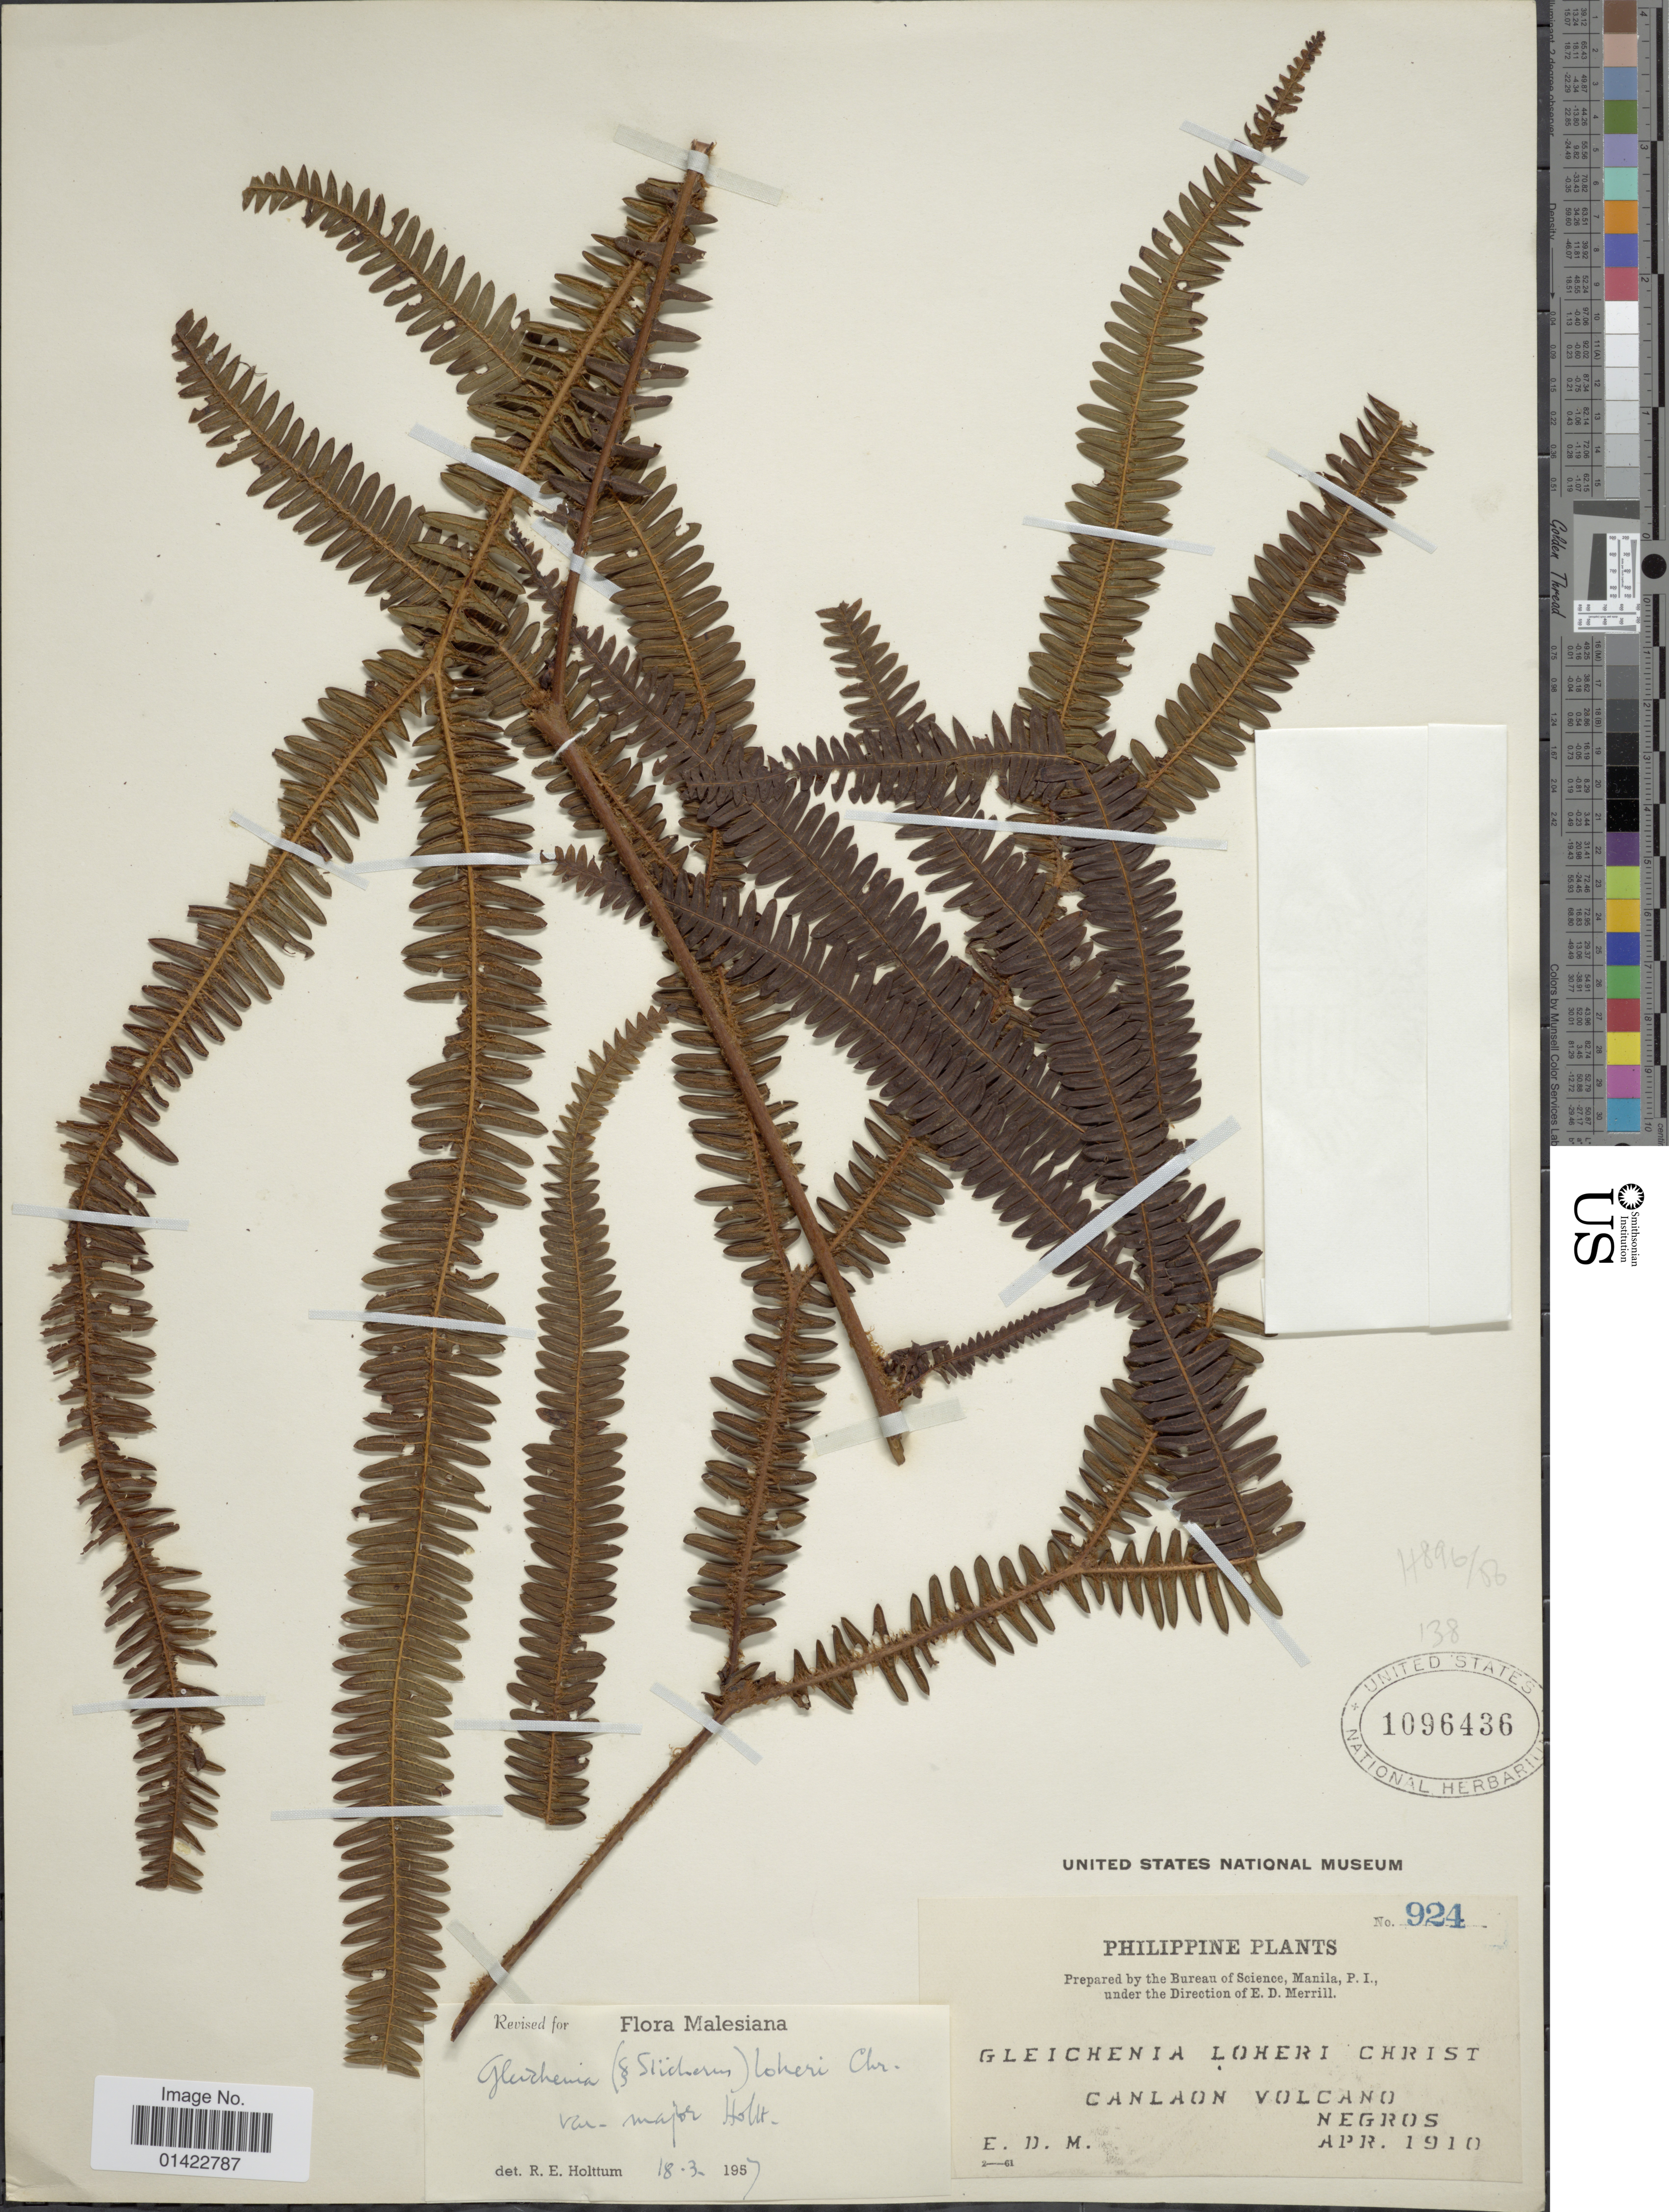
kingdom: Plantae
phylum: Tracheophyta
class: Polypodiopsida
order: Gleicheniales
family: Gleicheniaceae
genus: Sticherus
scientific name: Sticherus loheri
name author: (Christ) Copel.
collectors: E. D. Merrill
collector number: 924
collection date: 1910-04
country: Philippines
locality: Canlaon volcano, Negros.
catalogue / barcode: US 1096436